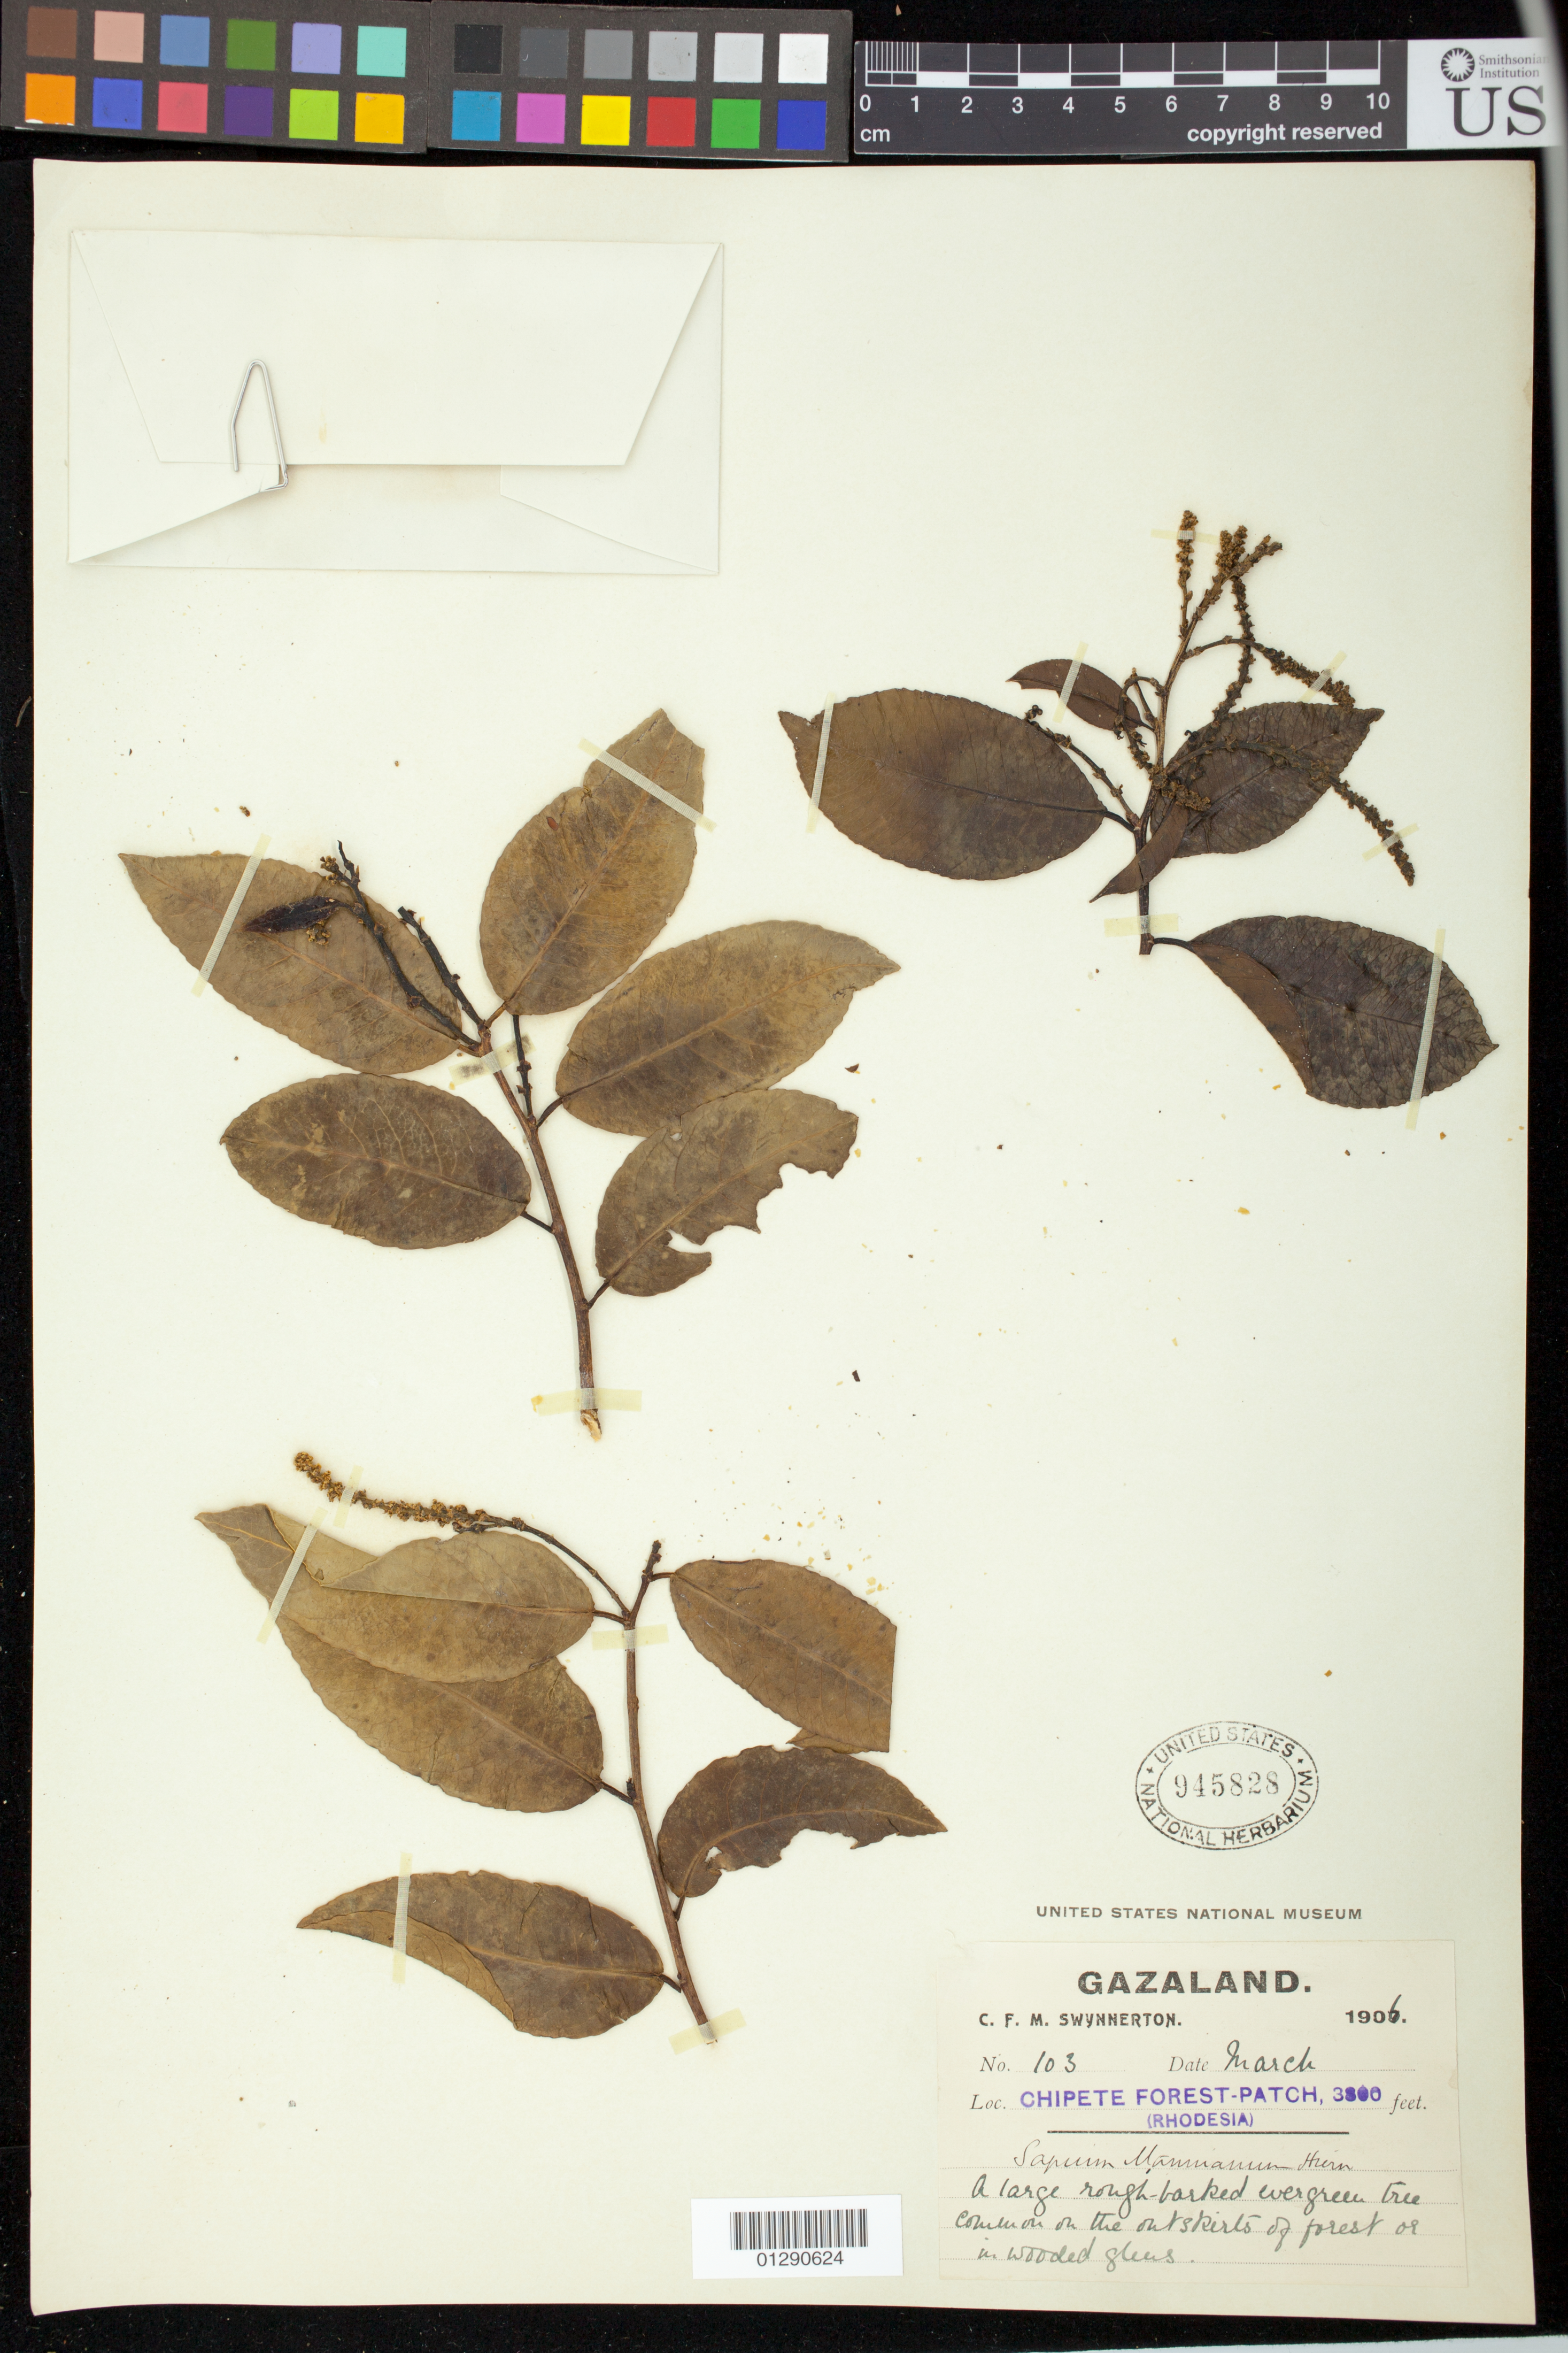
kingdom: Plantae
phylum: Tracheophyta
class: Magnoliopsida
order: Malpighiales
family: Euphorbiaceae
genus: Sapium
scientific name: Sapium mannianum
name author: Hiern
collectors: C. Swynnerton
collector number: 103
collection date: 1906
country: Zimbabwe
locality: Chipete Forest Patch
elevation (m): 1158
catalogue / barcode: US 945828